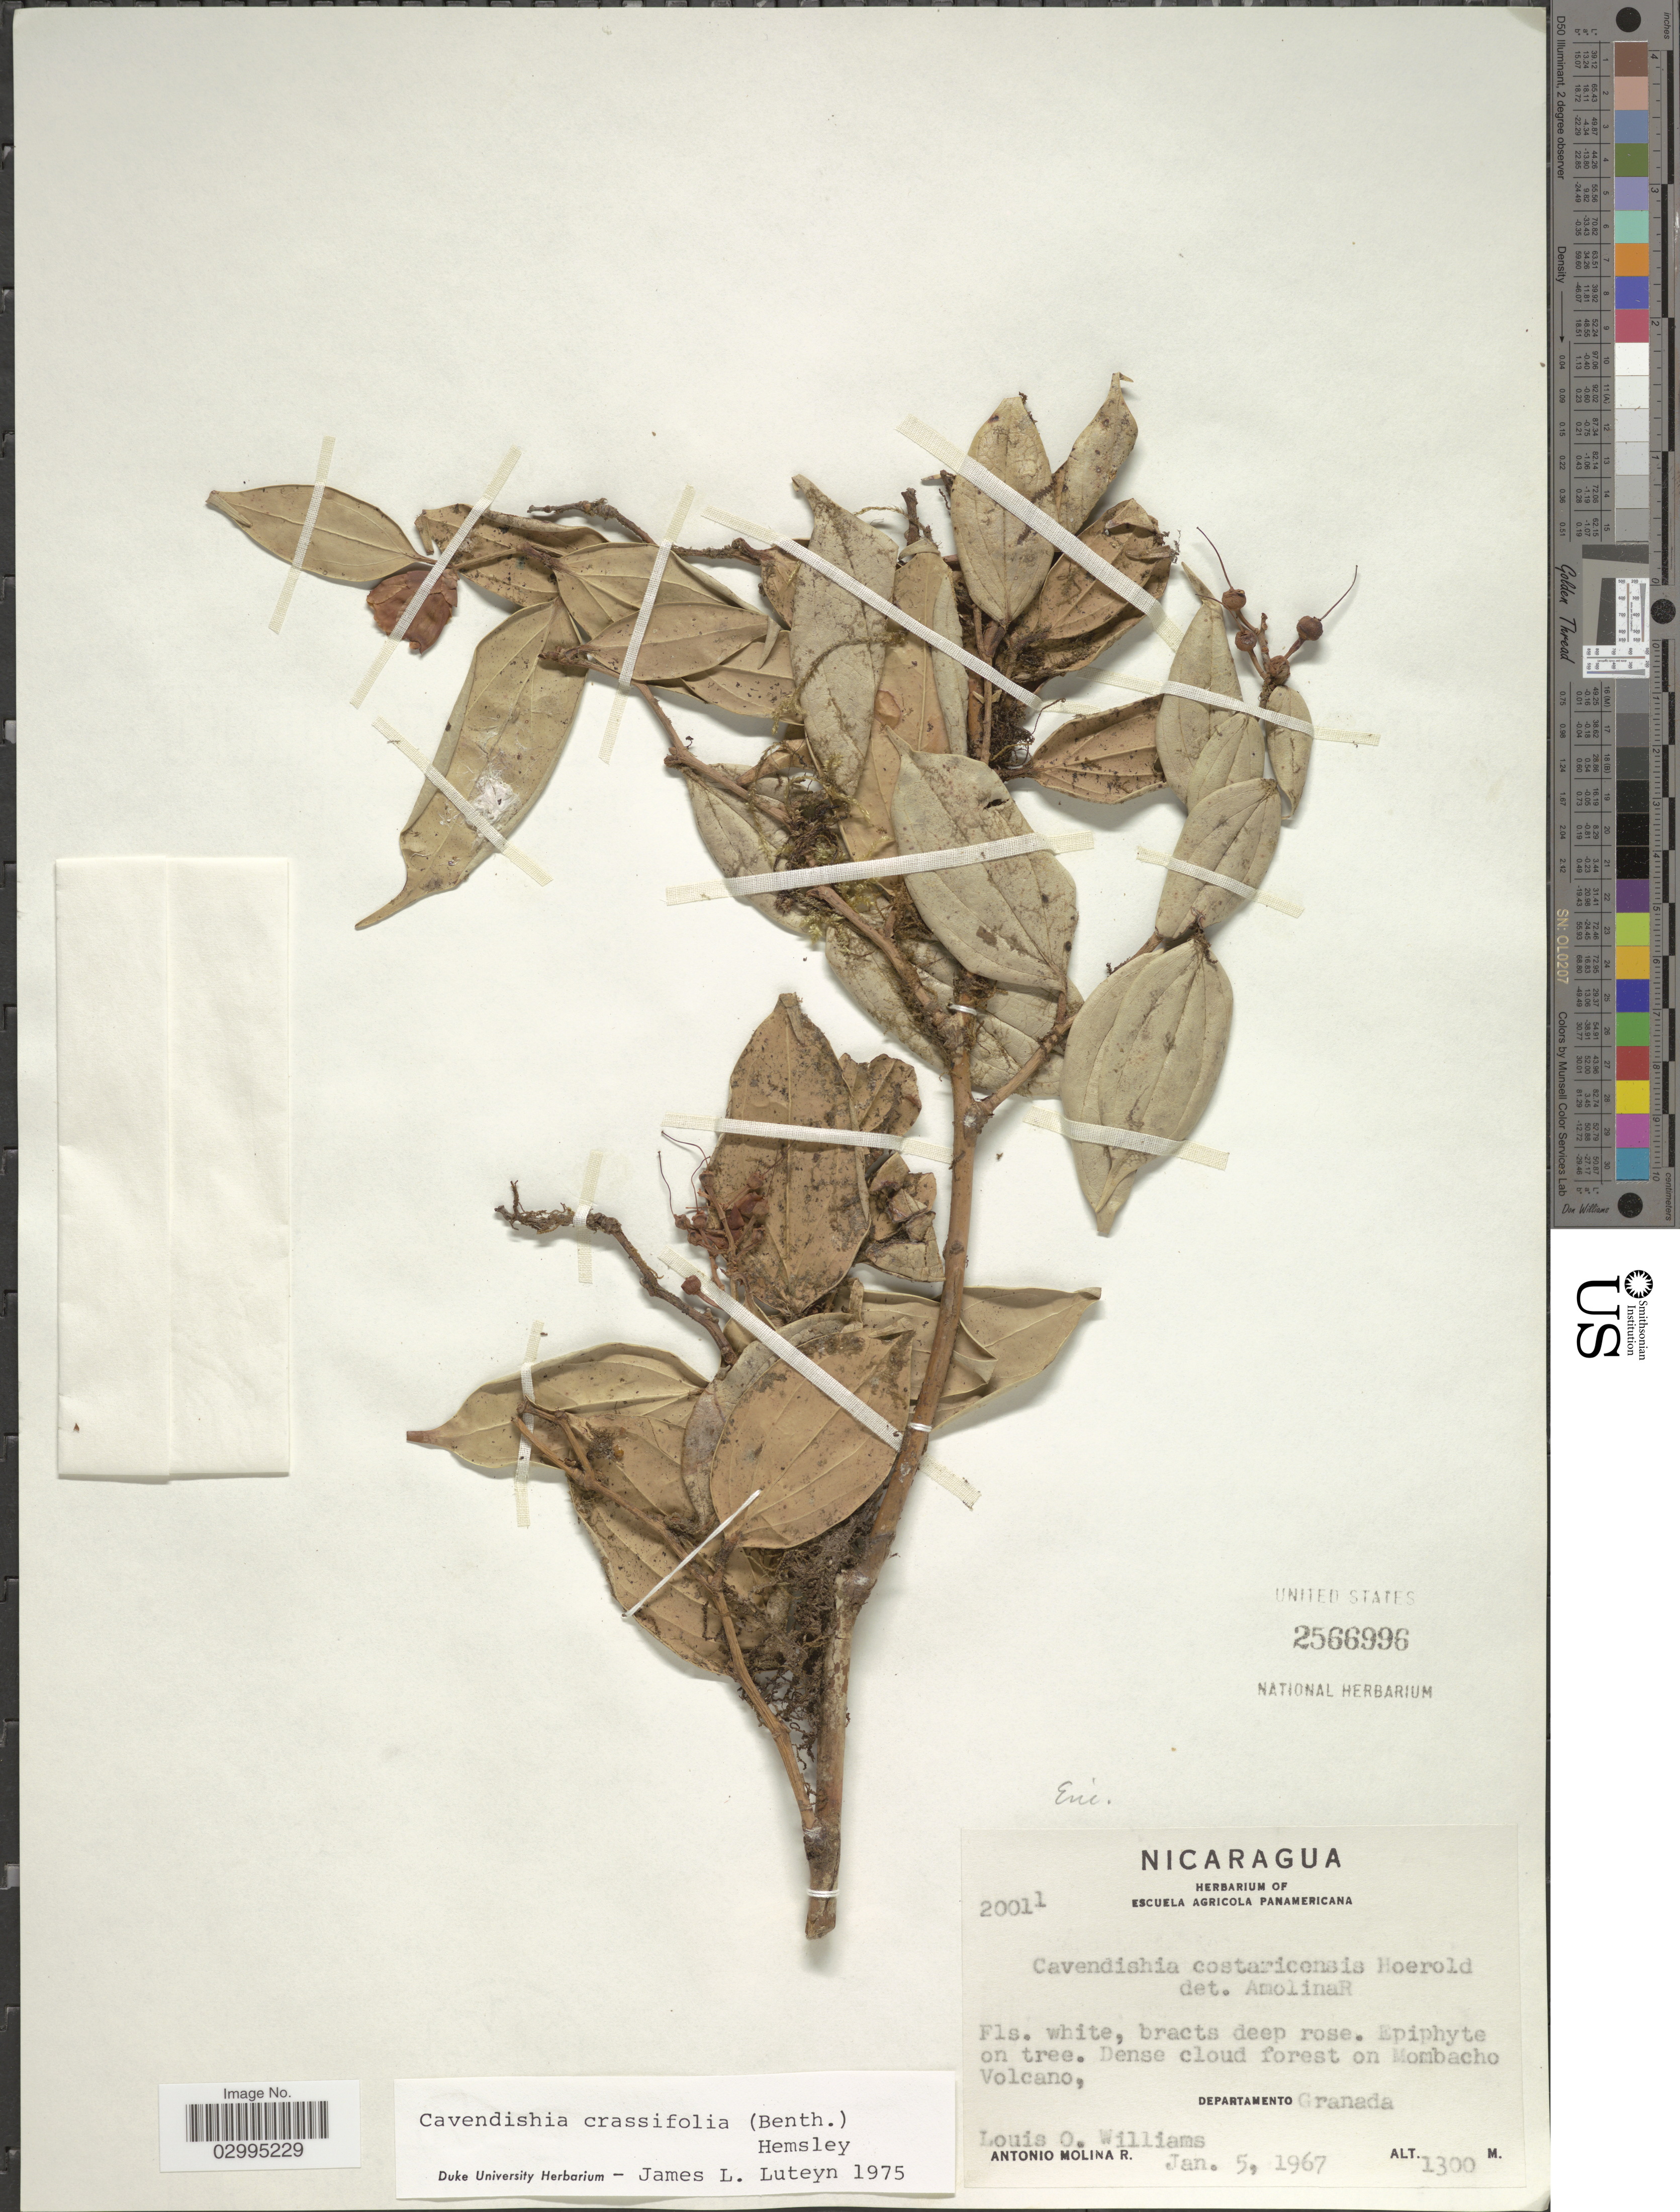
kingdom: Plantae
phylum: Tracheophyta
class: Magnoliopsida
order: Ericales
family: Ericaceae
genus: Cavendishia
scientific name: Cavendishia crassifolia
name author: (Benth.) Hemsl.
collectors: L. O. Williams & A. Molina R.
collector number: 20011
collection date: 1967-01-05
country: Nicaragua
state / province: Granada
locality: Mombacho Volcano, Departamento Granada.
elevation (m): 1300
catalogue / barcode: US 2566996